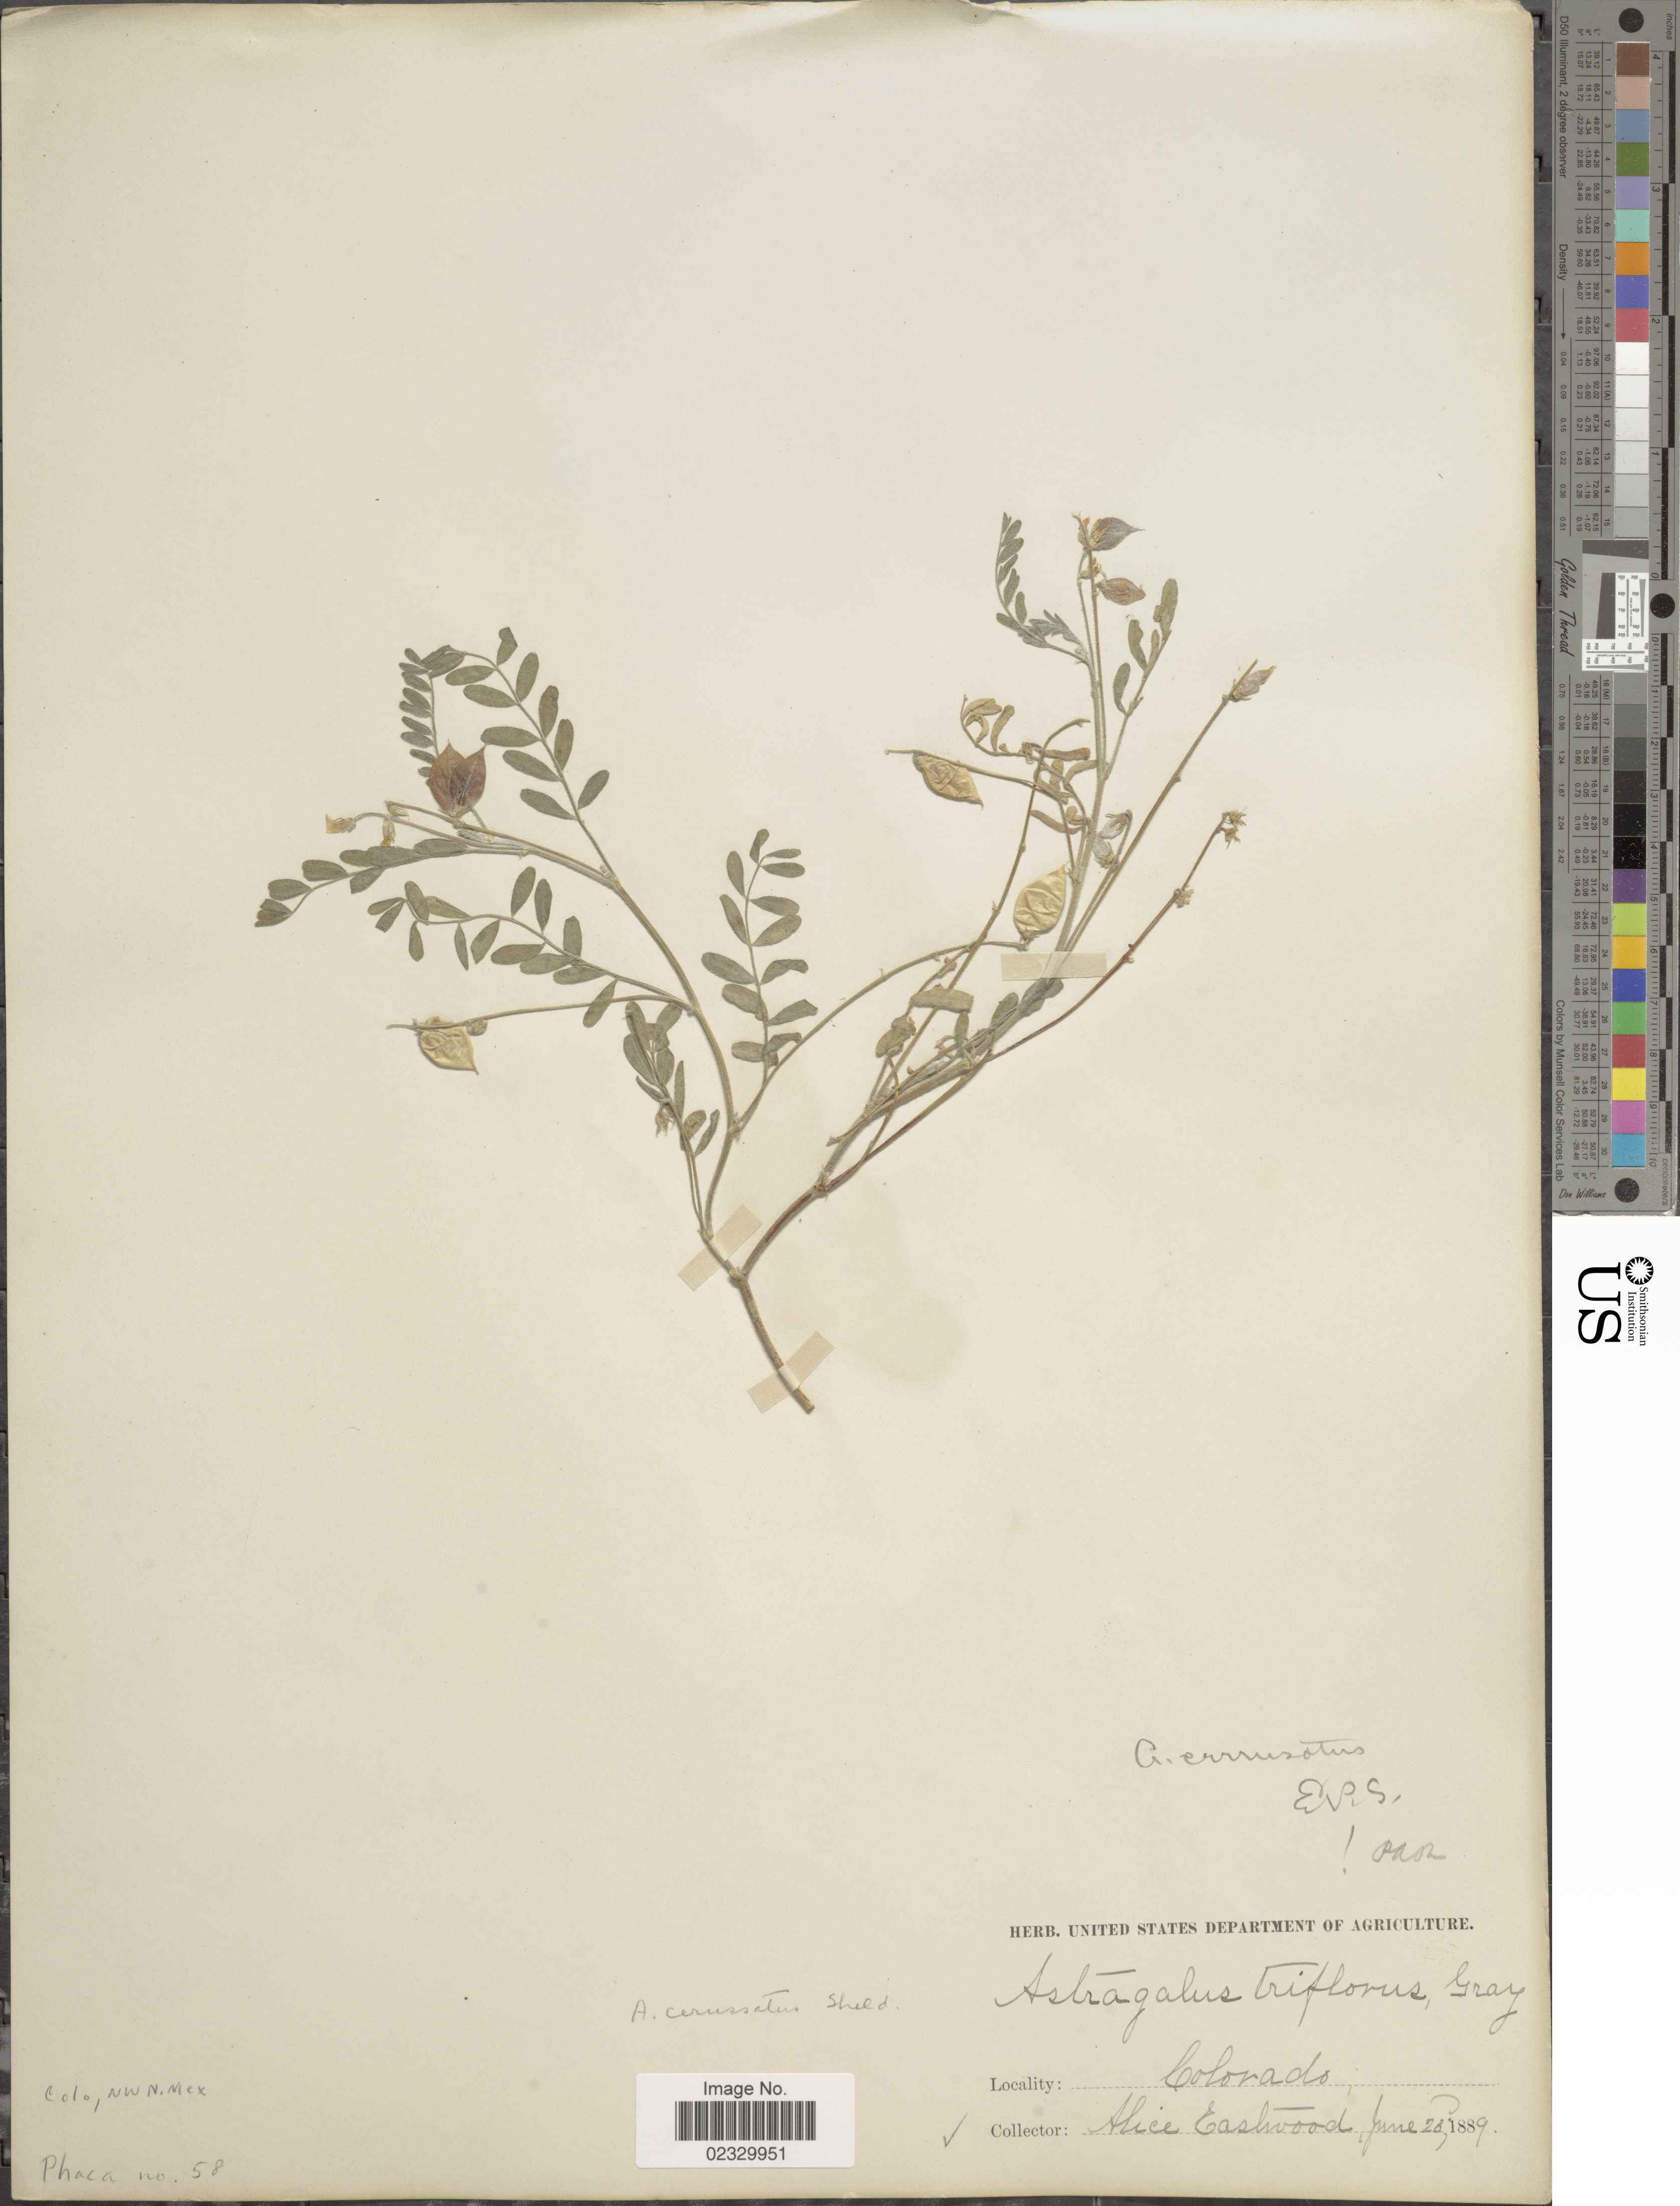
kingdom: Plantae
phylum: Tracheophyta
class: Magnoliopsida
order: Fabales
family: Fabaceae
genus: Astragalus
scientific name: Astragalus cerussatus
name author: E. Sheld.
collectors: A. Eastwood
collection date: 1889-06-28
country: United States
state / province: Colorado